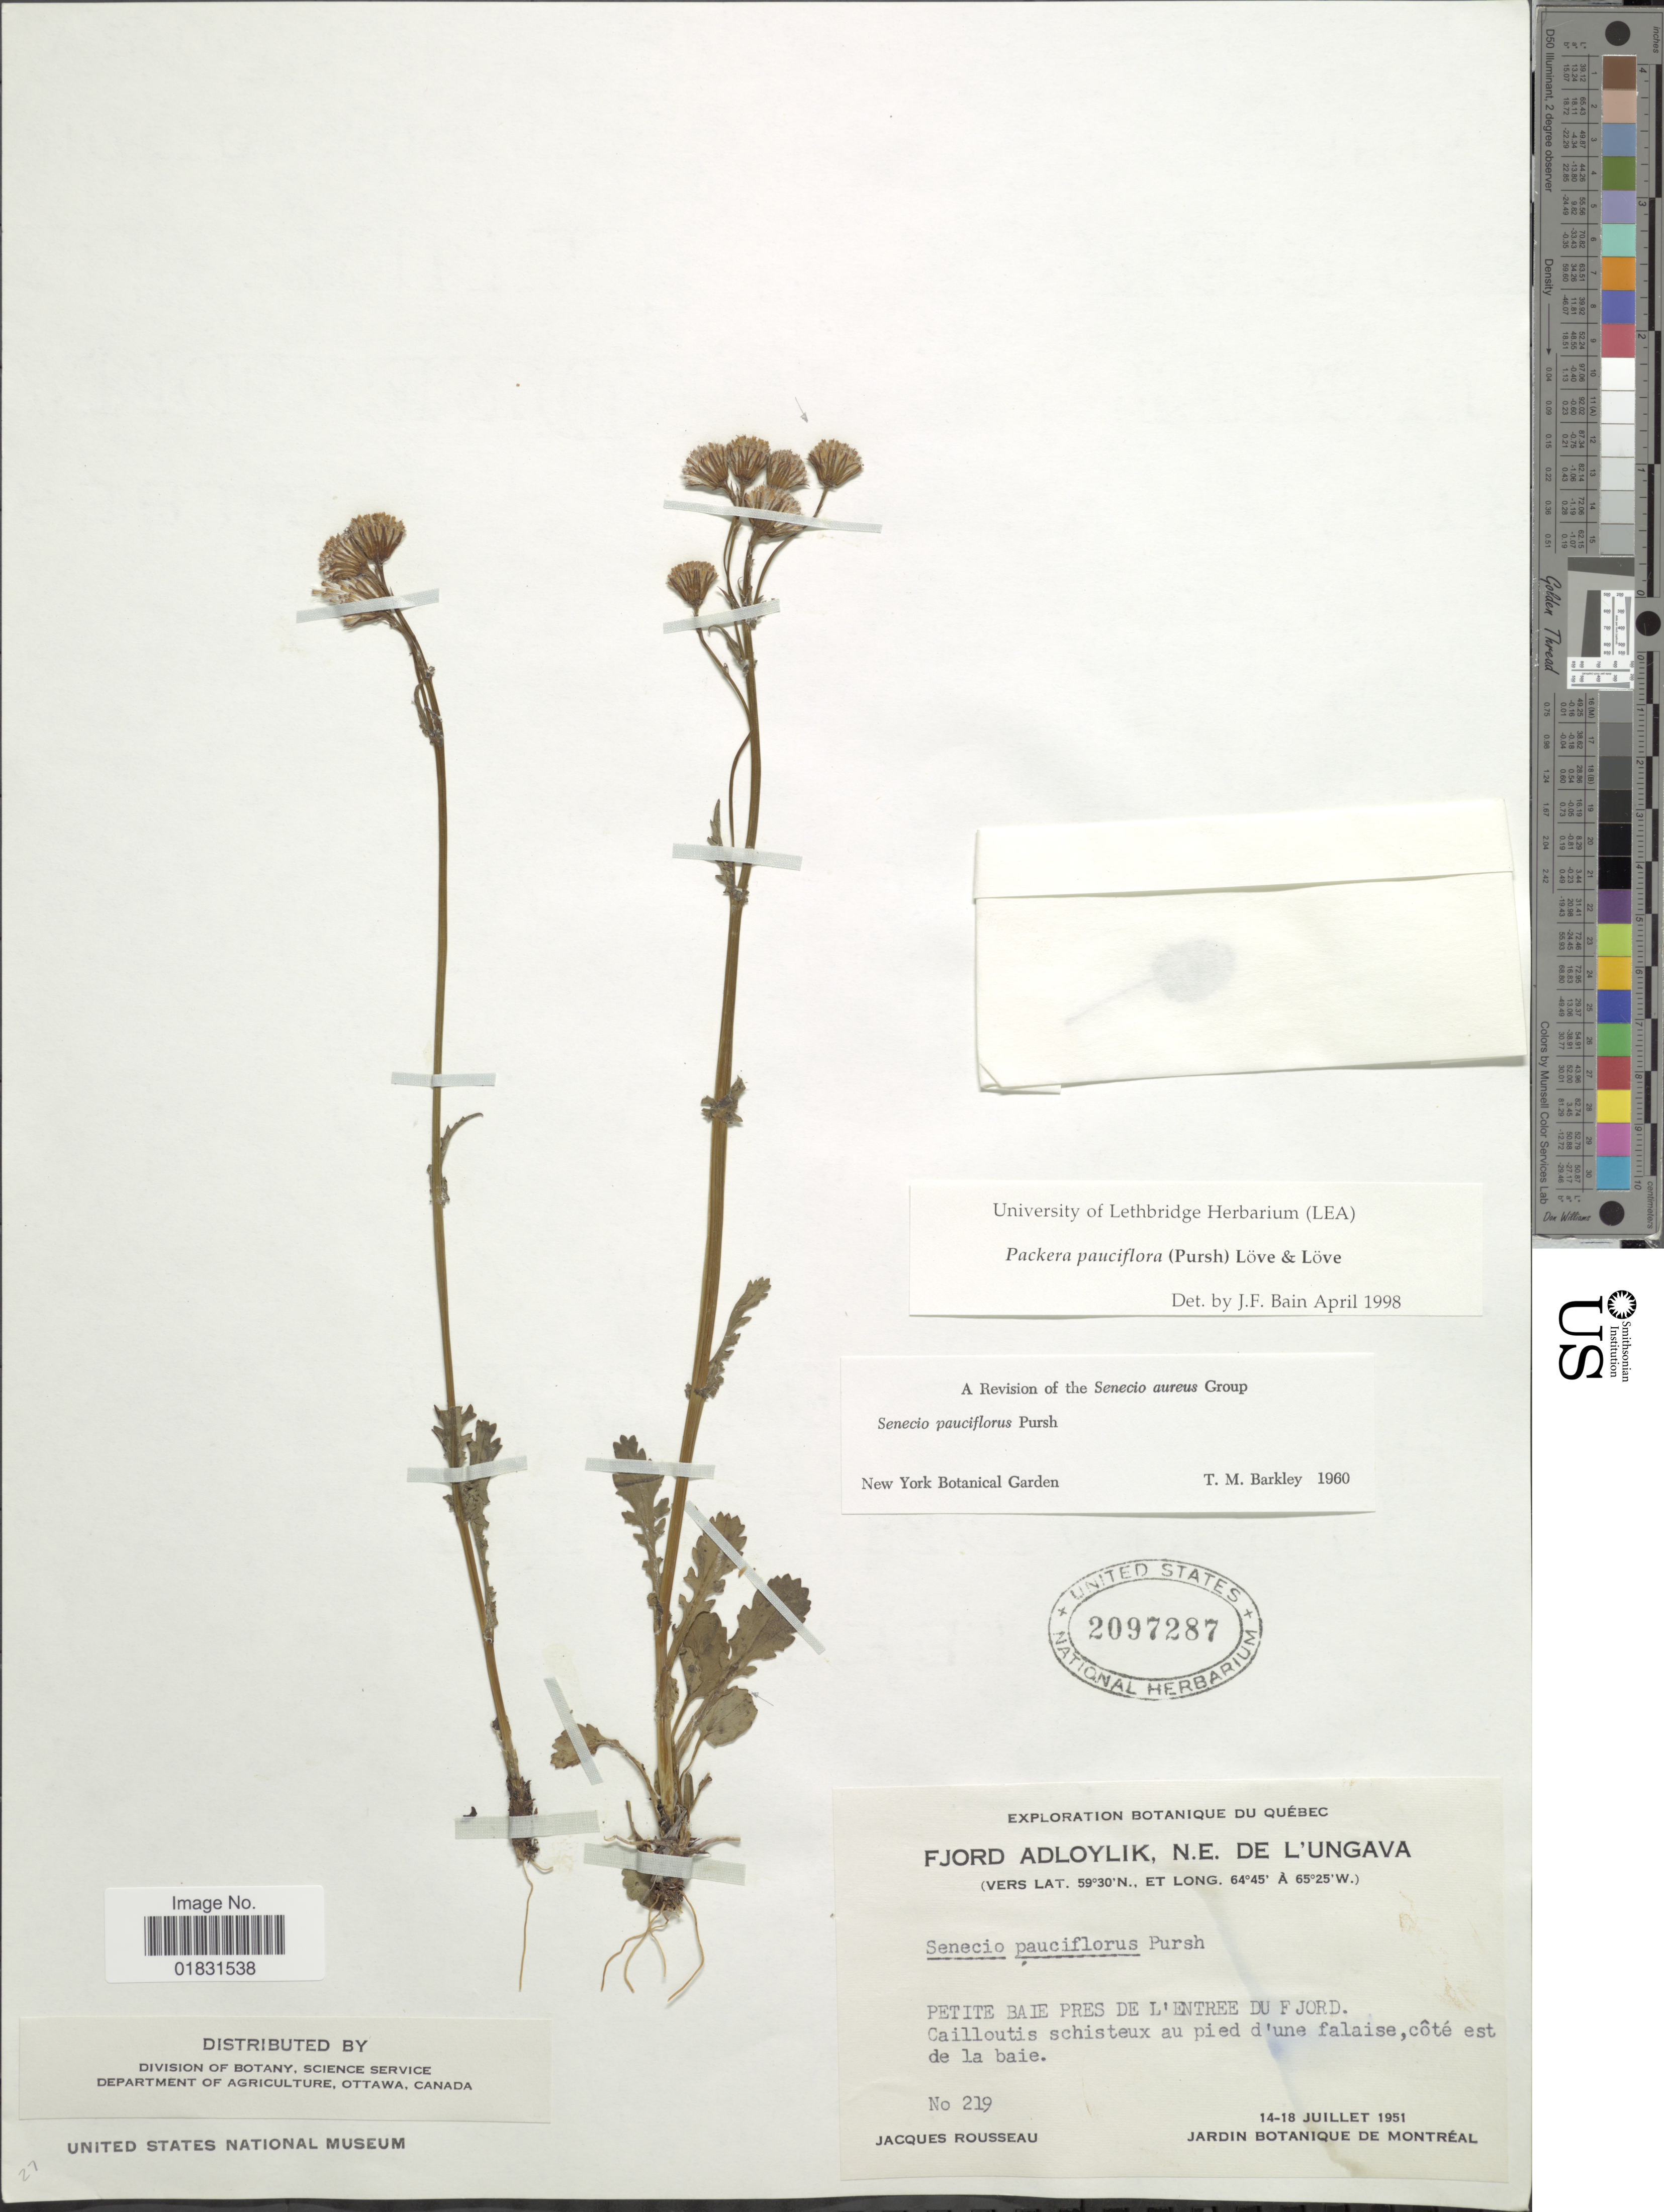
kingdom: Plantae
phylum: Tracheophyta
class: Magnoliopsida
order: Asterales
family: Asteraceae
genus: Packera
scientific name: Packera pauciflora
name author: (Pursh) W.A. Weber & Á. Löve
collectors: J. Rousseau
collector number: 219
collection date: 1951-07-14/1951-07-18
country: Canada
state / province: Quebec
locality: Fjord Adloylik, N.E. de L'Ungava, Petite Baie pres de L'Entree du Fjord, Cailloutis schisteux au pied d'une falaise, côte est de la baie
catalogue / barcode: US 2097287